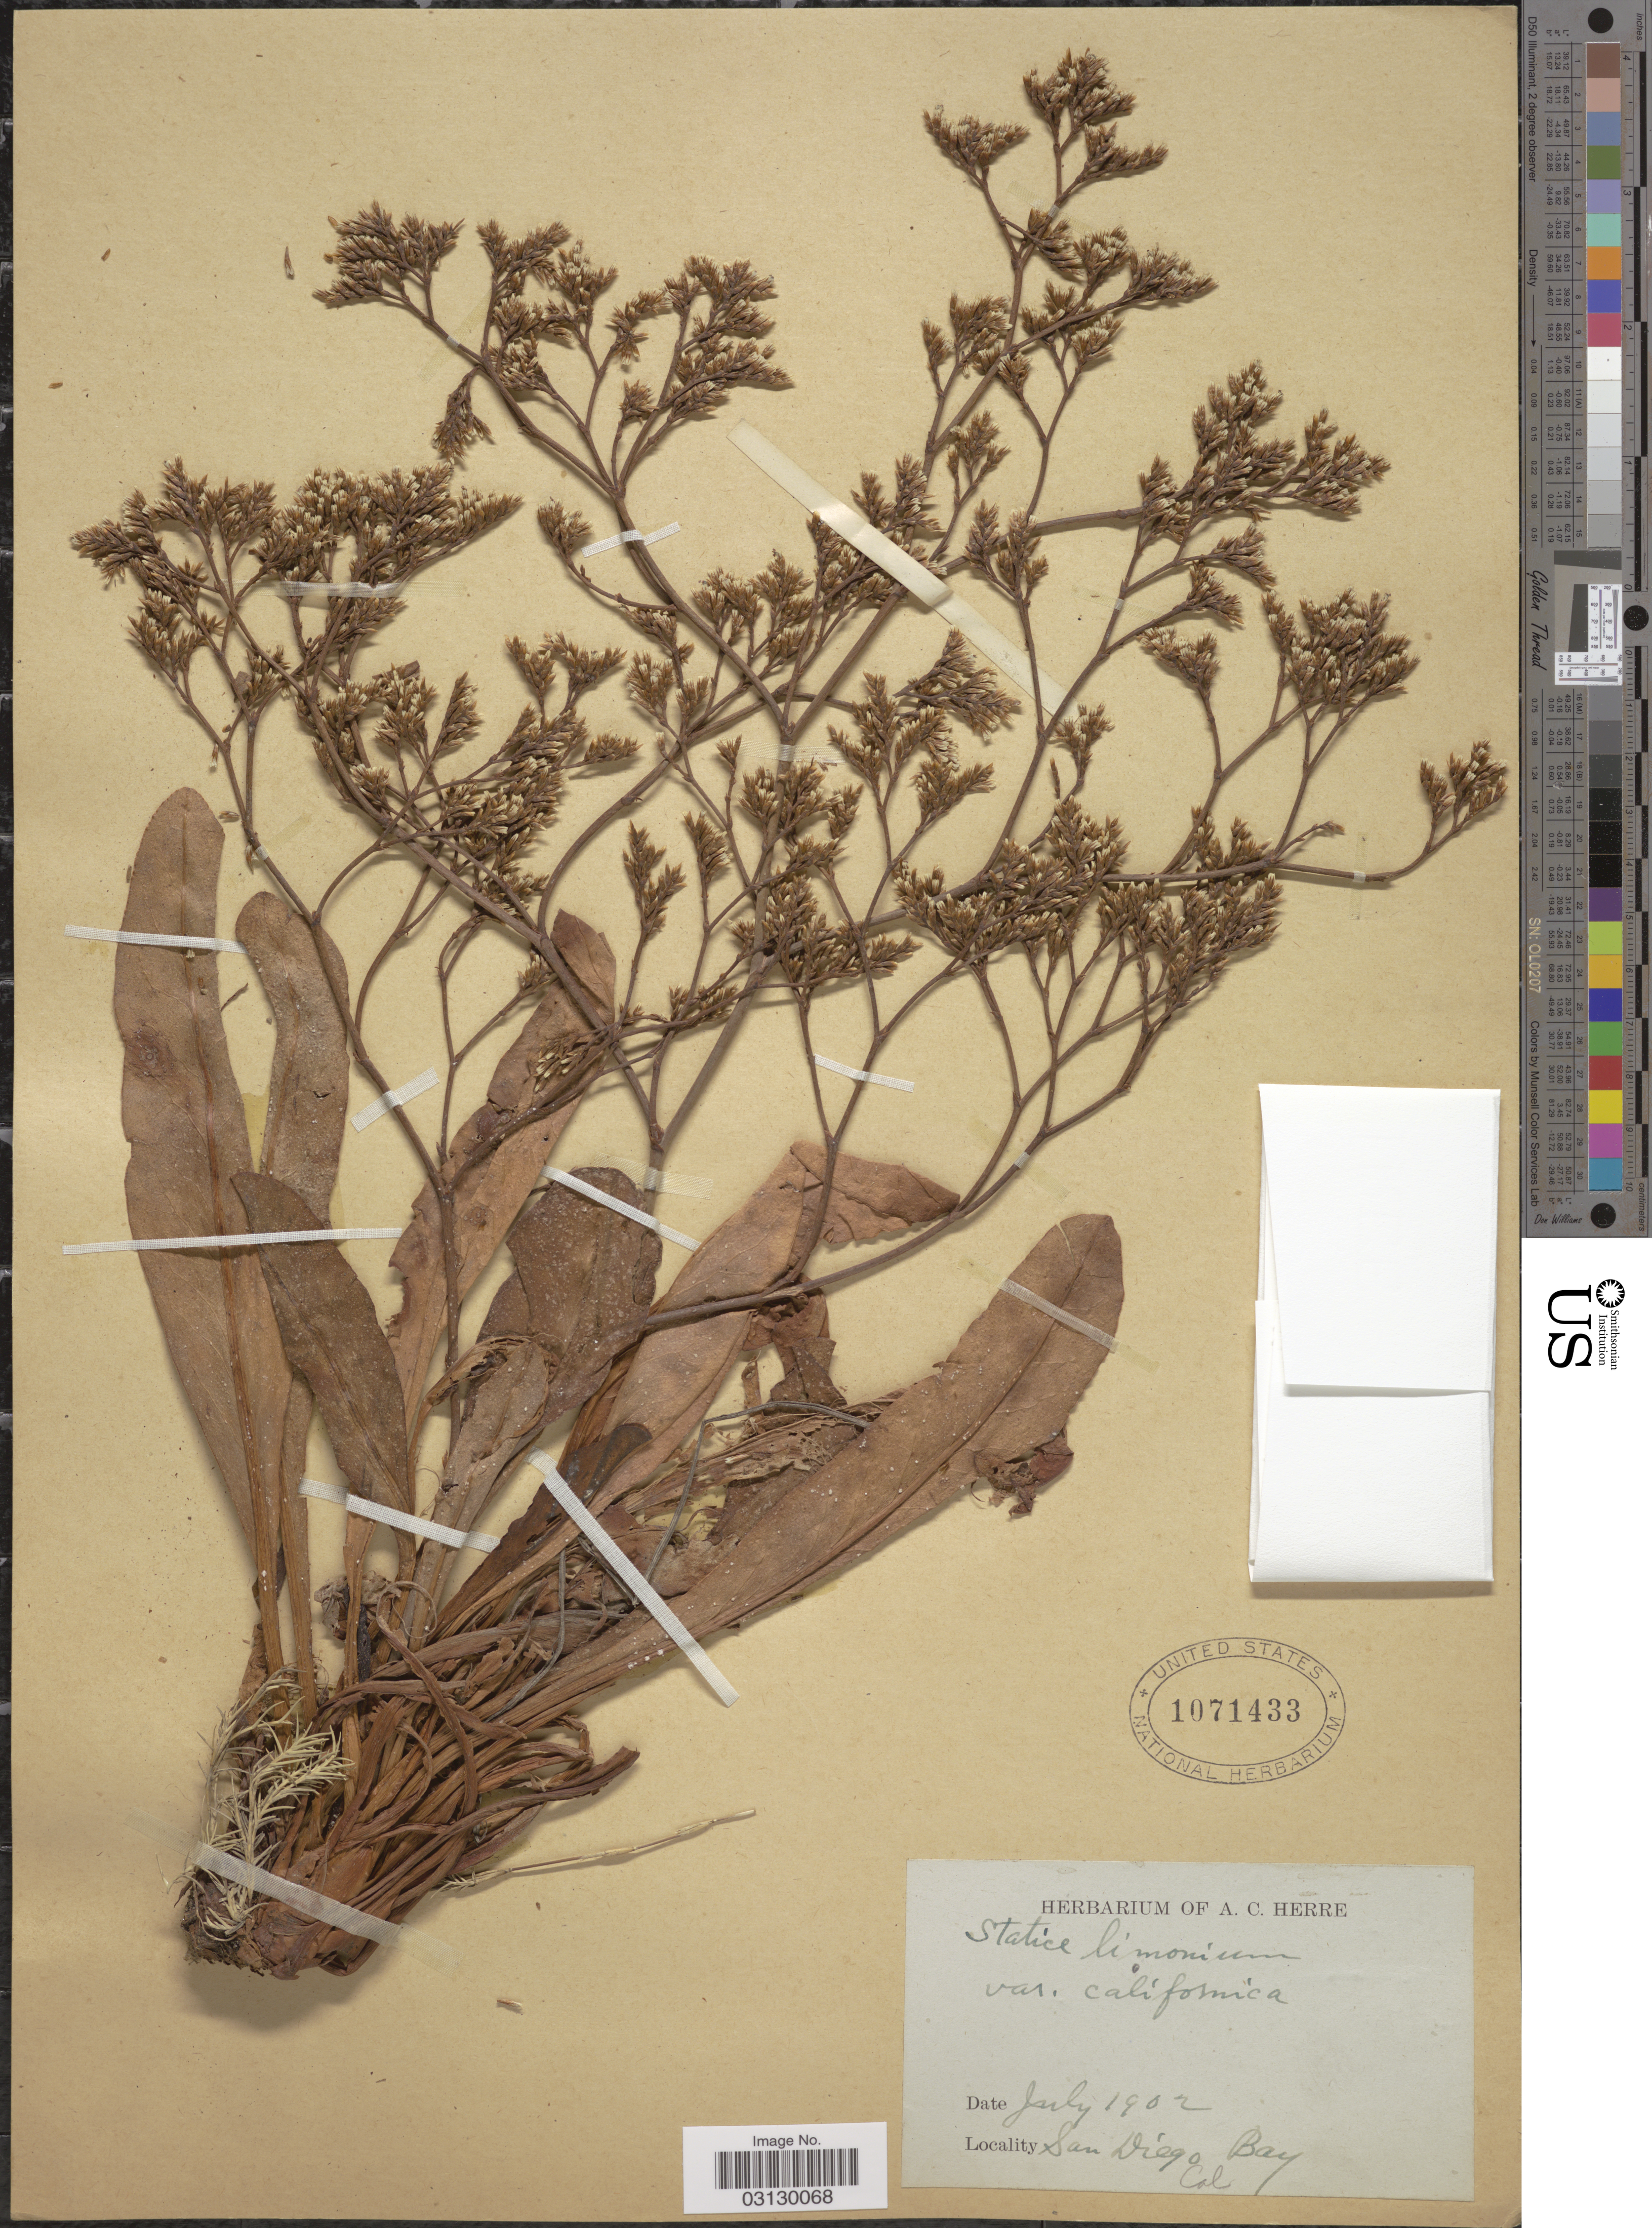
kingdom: Plantae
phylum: Tracheophyta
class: Magnoliopsida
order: Caryophyllales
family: Plumbaginaceae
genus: Limonium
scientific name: Limonium californicum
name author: (Boiss.) A. Heller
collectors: Ex herb. of A. C. Herre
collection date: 1902-07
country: United States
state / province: California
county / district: San Diego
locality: San Diego Bay.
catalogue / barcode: US 1071433